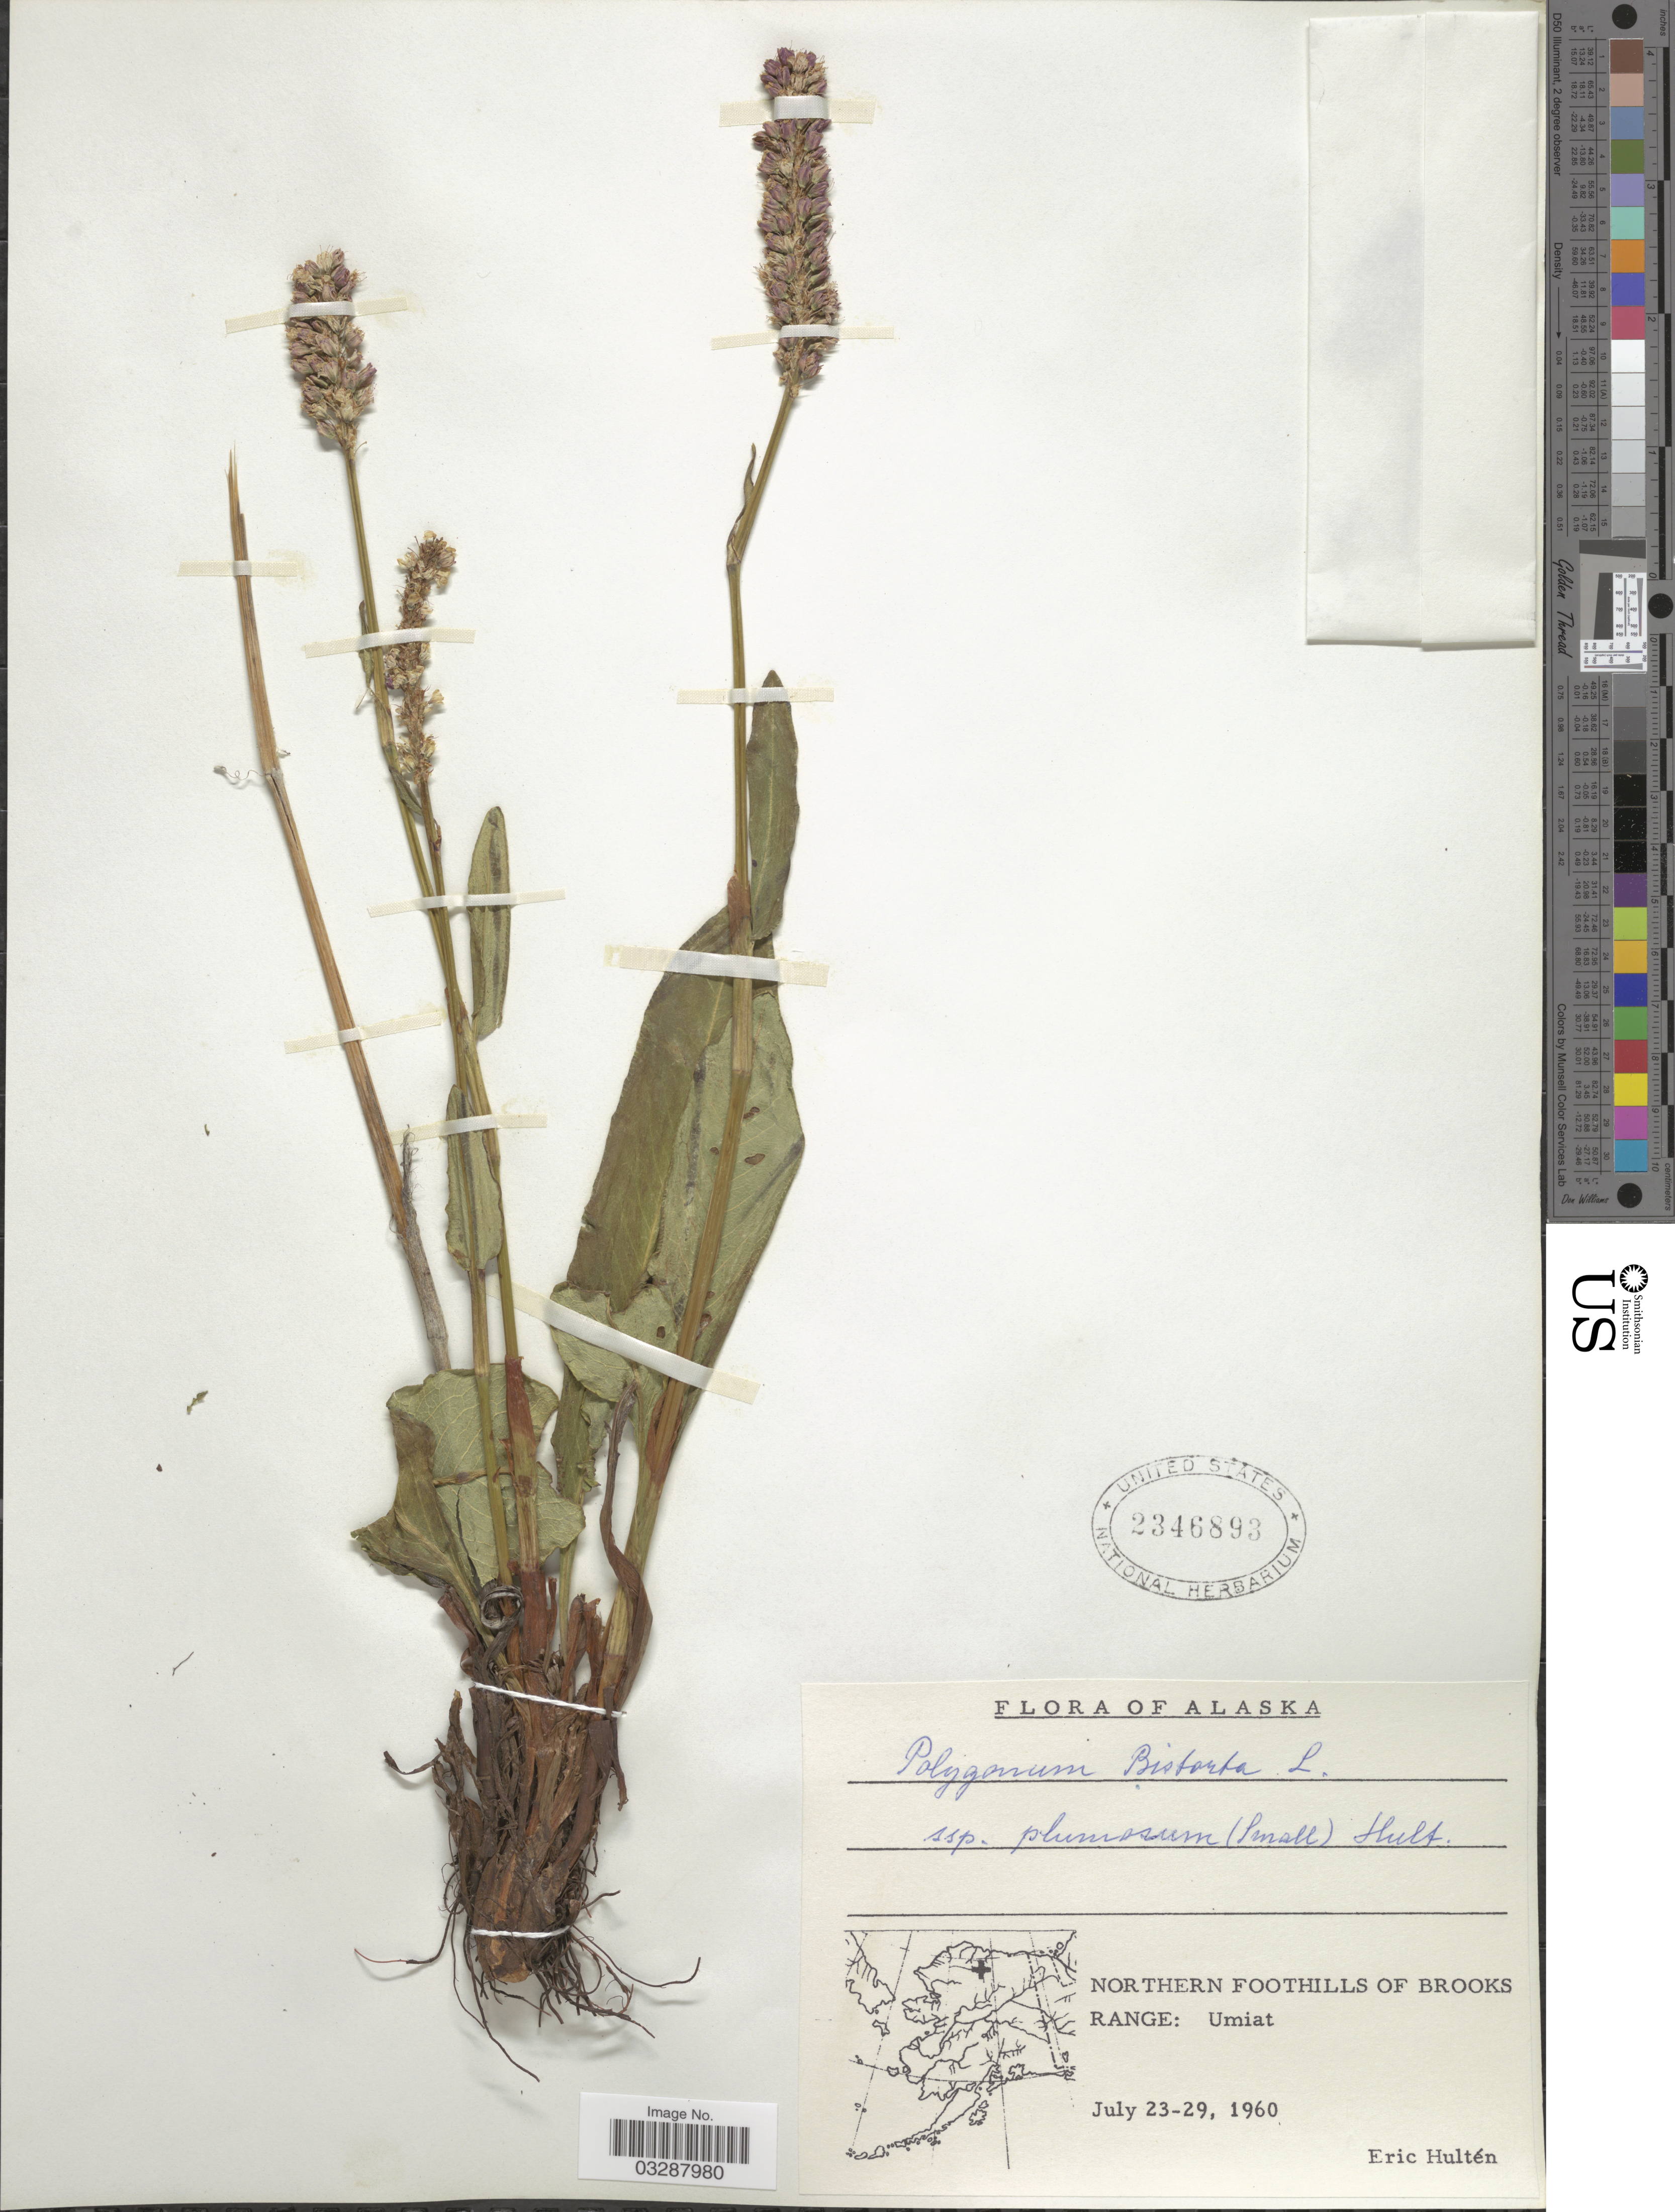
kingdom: Plantae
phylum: Tracheophyta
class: Magnoliopsida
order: Caryophyllales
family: Polygonaceae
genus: Bistorta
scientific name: Bistorta plumosa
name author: (Small) Greene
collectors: E. G. Hultén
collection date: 1960-07-23/1960-07-29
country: United States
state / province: Alaska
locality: Northern Foothills of Brooks Range: Umiat.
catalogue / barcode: US 2346893